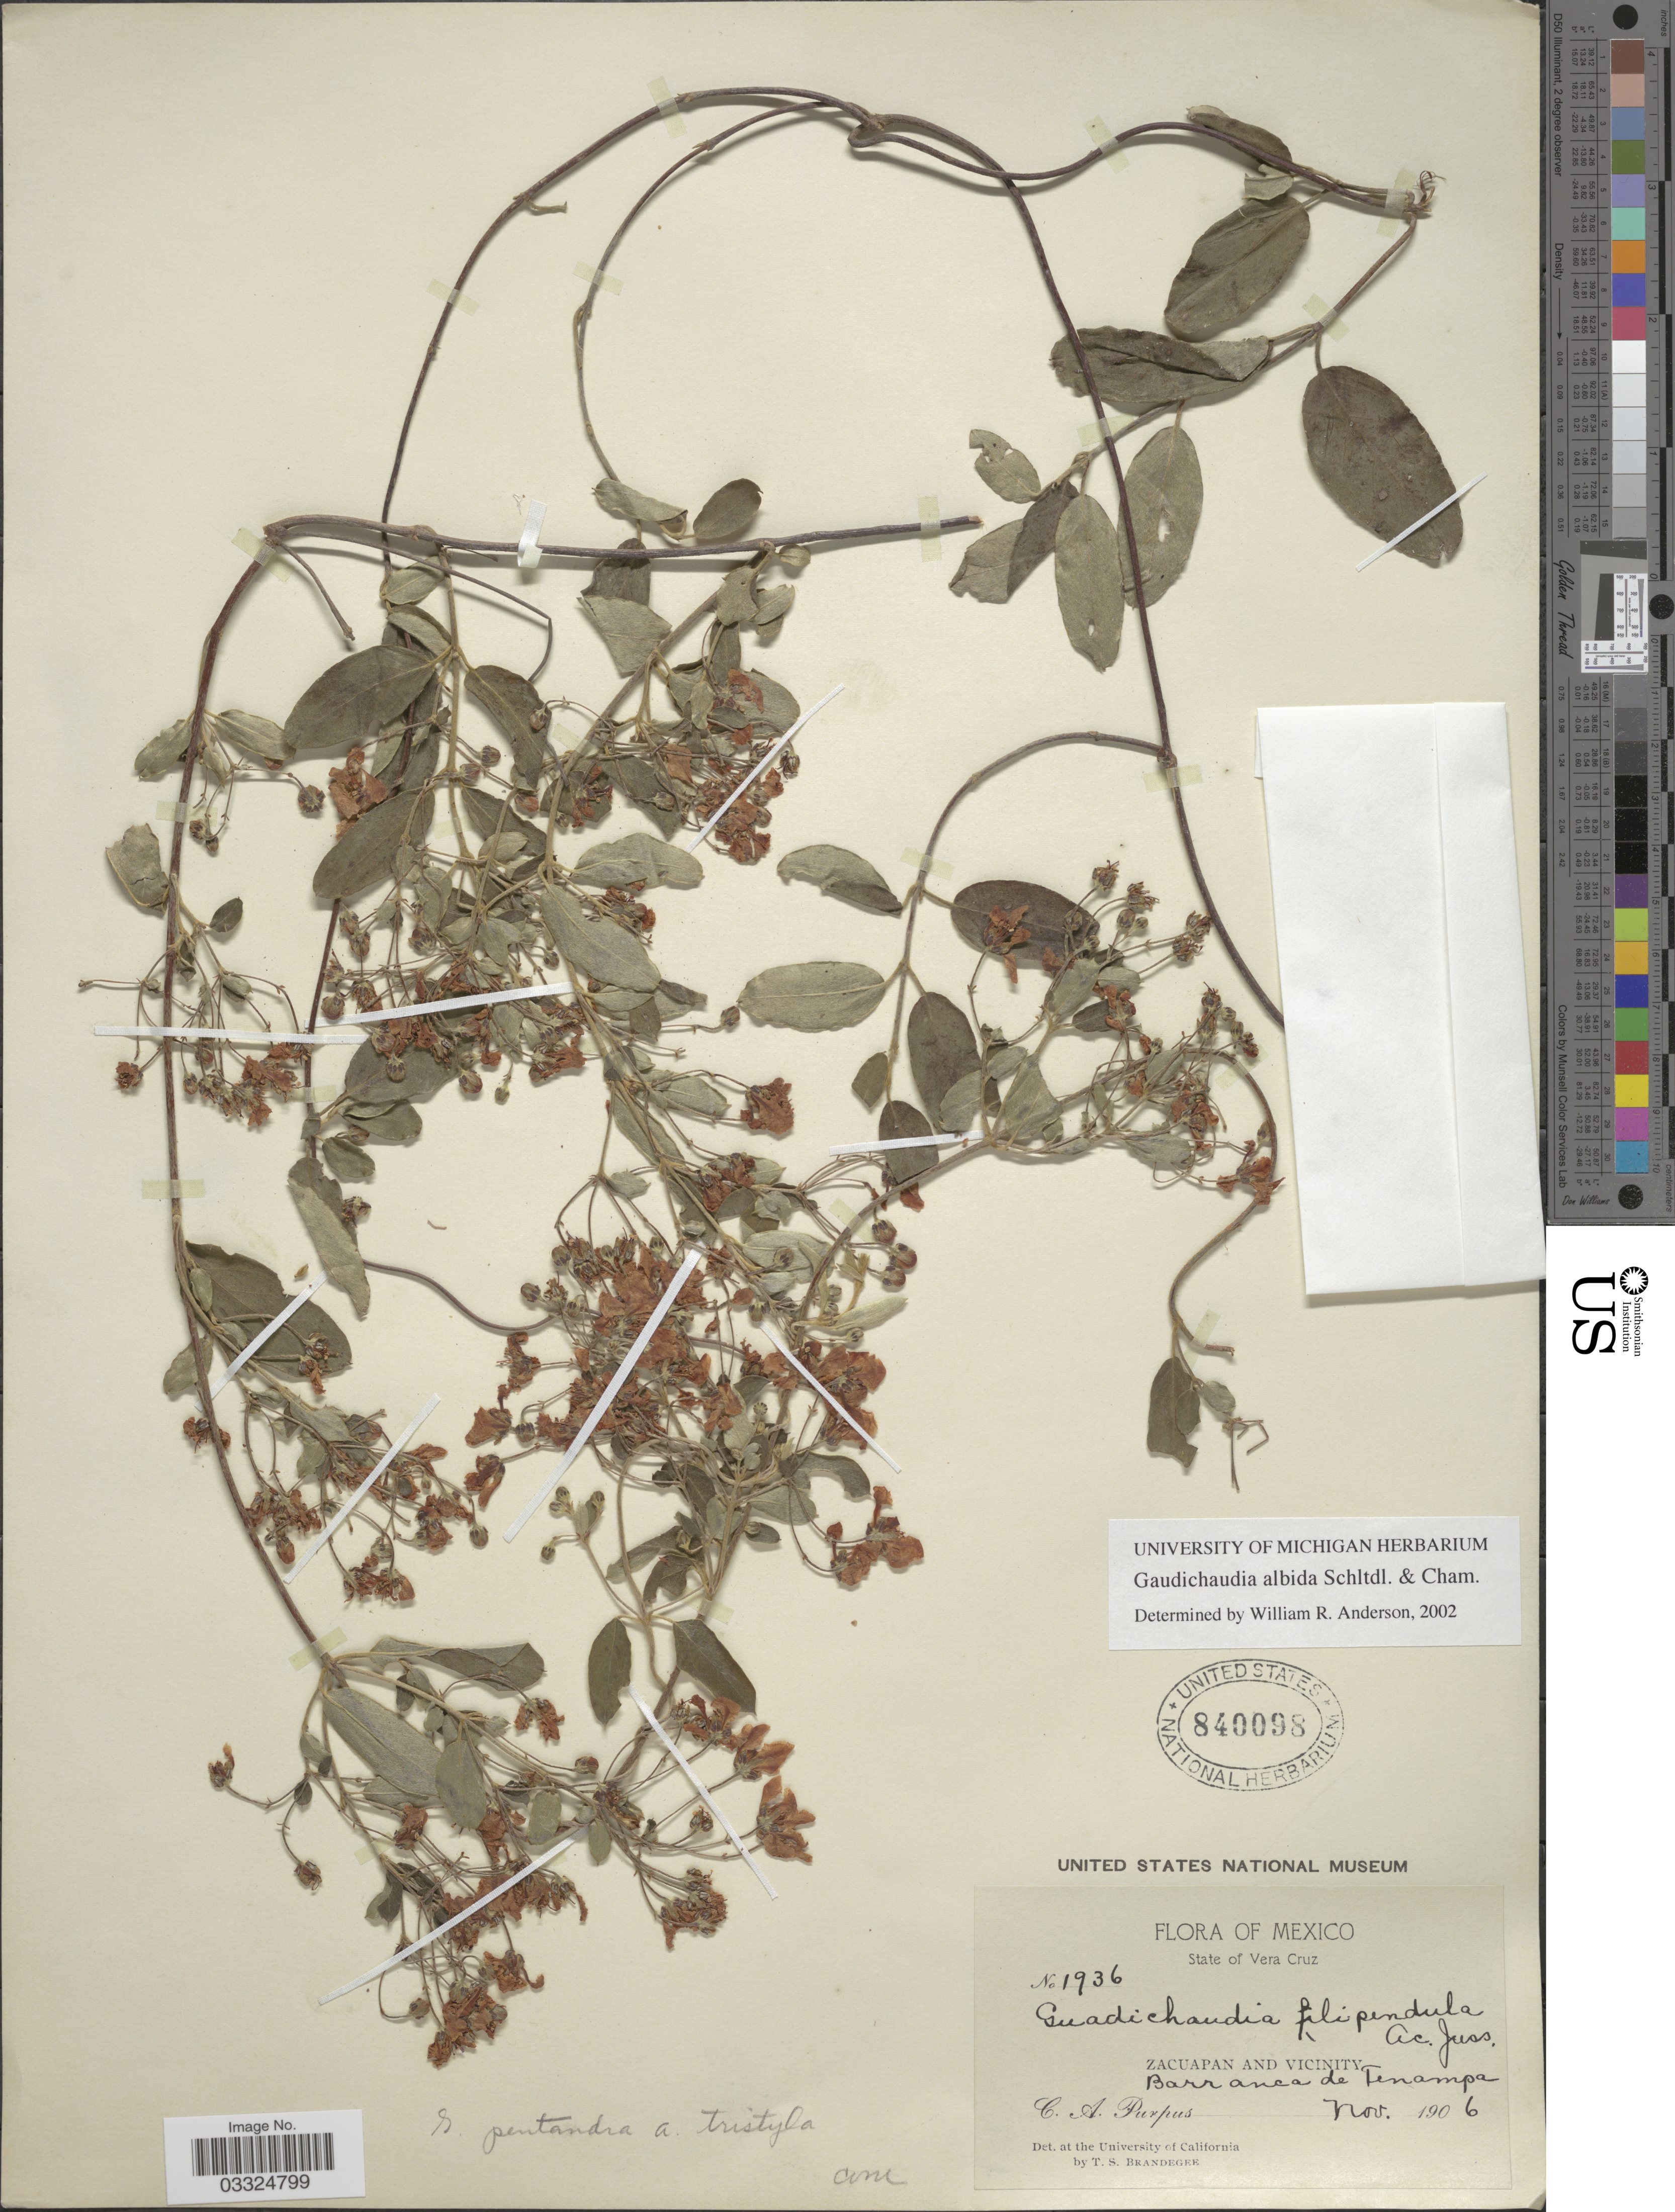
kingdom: Plantae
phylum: Tracheophyta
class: Magnoliopsida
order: Malpighiales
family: Malpighiaceae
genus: Gaudichaudia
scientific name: Gaudichaudia albida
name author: Schltdl. & Cham.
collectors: C. A. Purpus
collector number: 1936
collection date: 1906-11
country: Mexico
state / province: Veracruz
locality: State of Vera Cruz. Zacuapan and vicinity. Barranca de Tenampa.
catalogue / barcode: US 840098